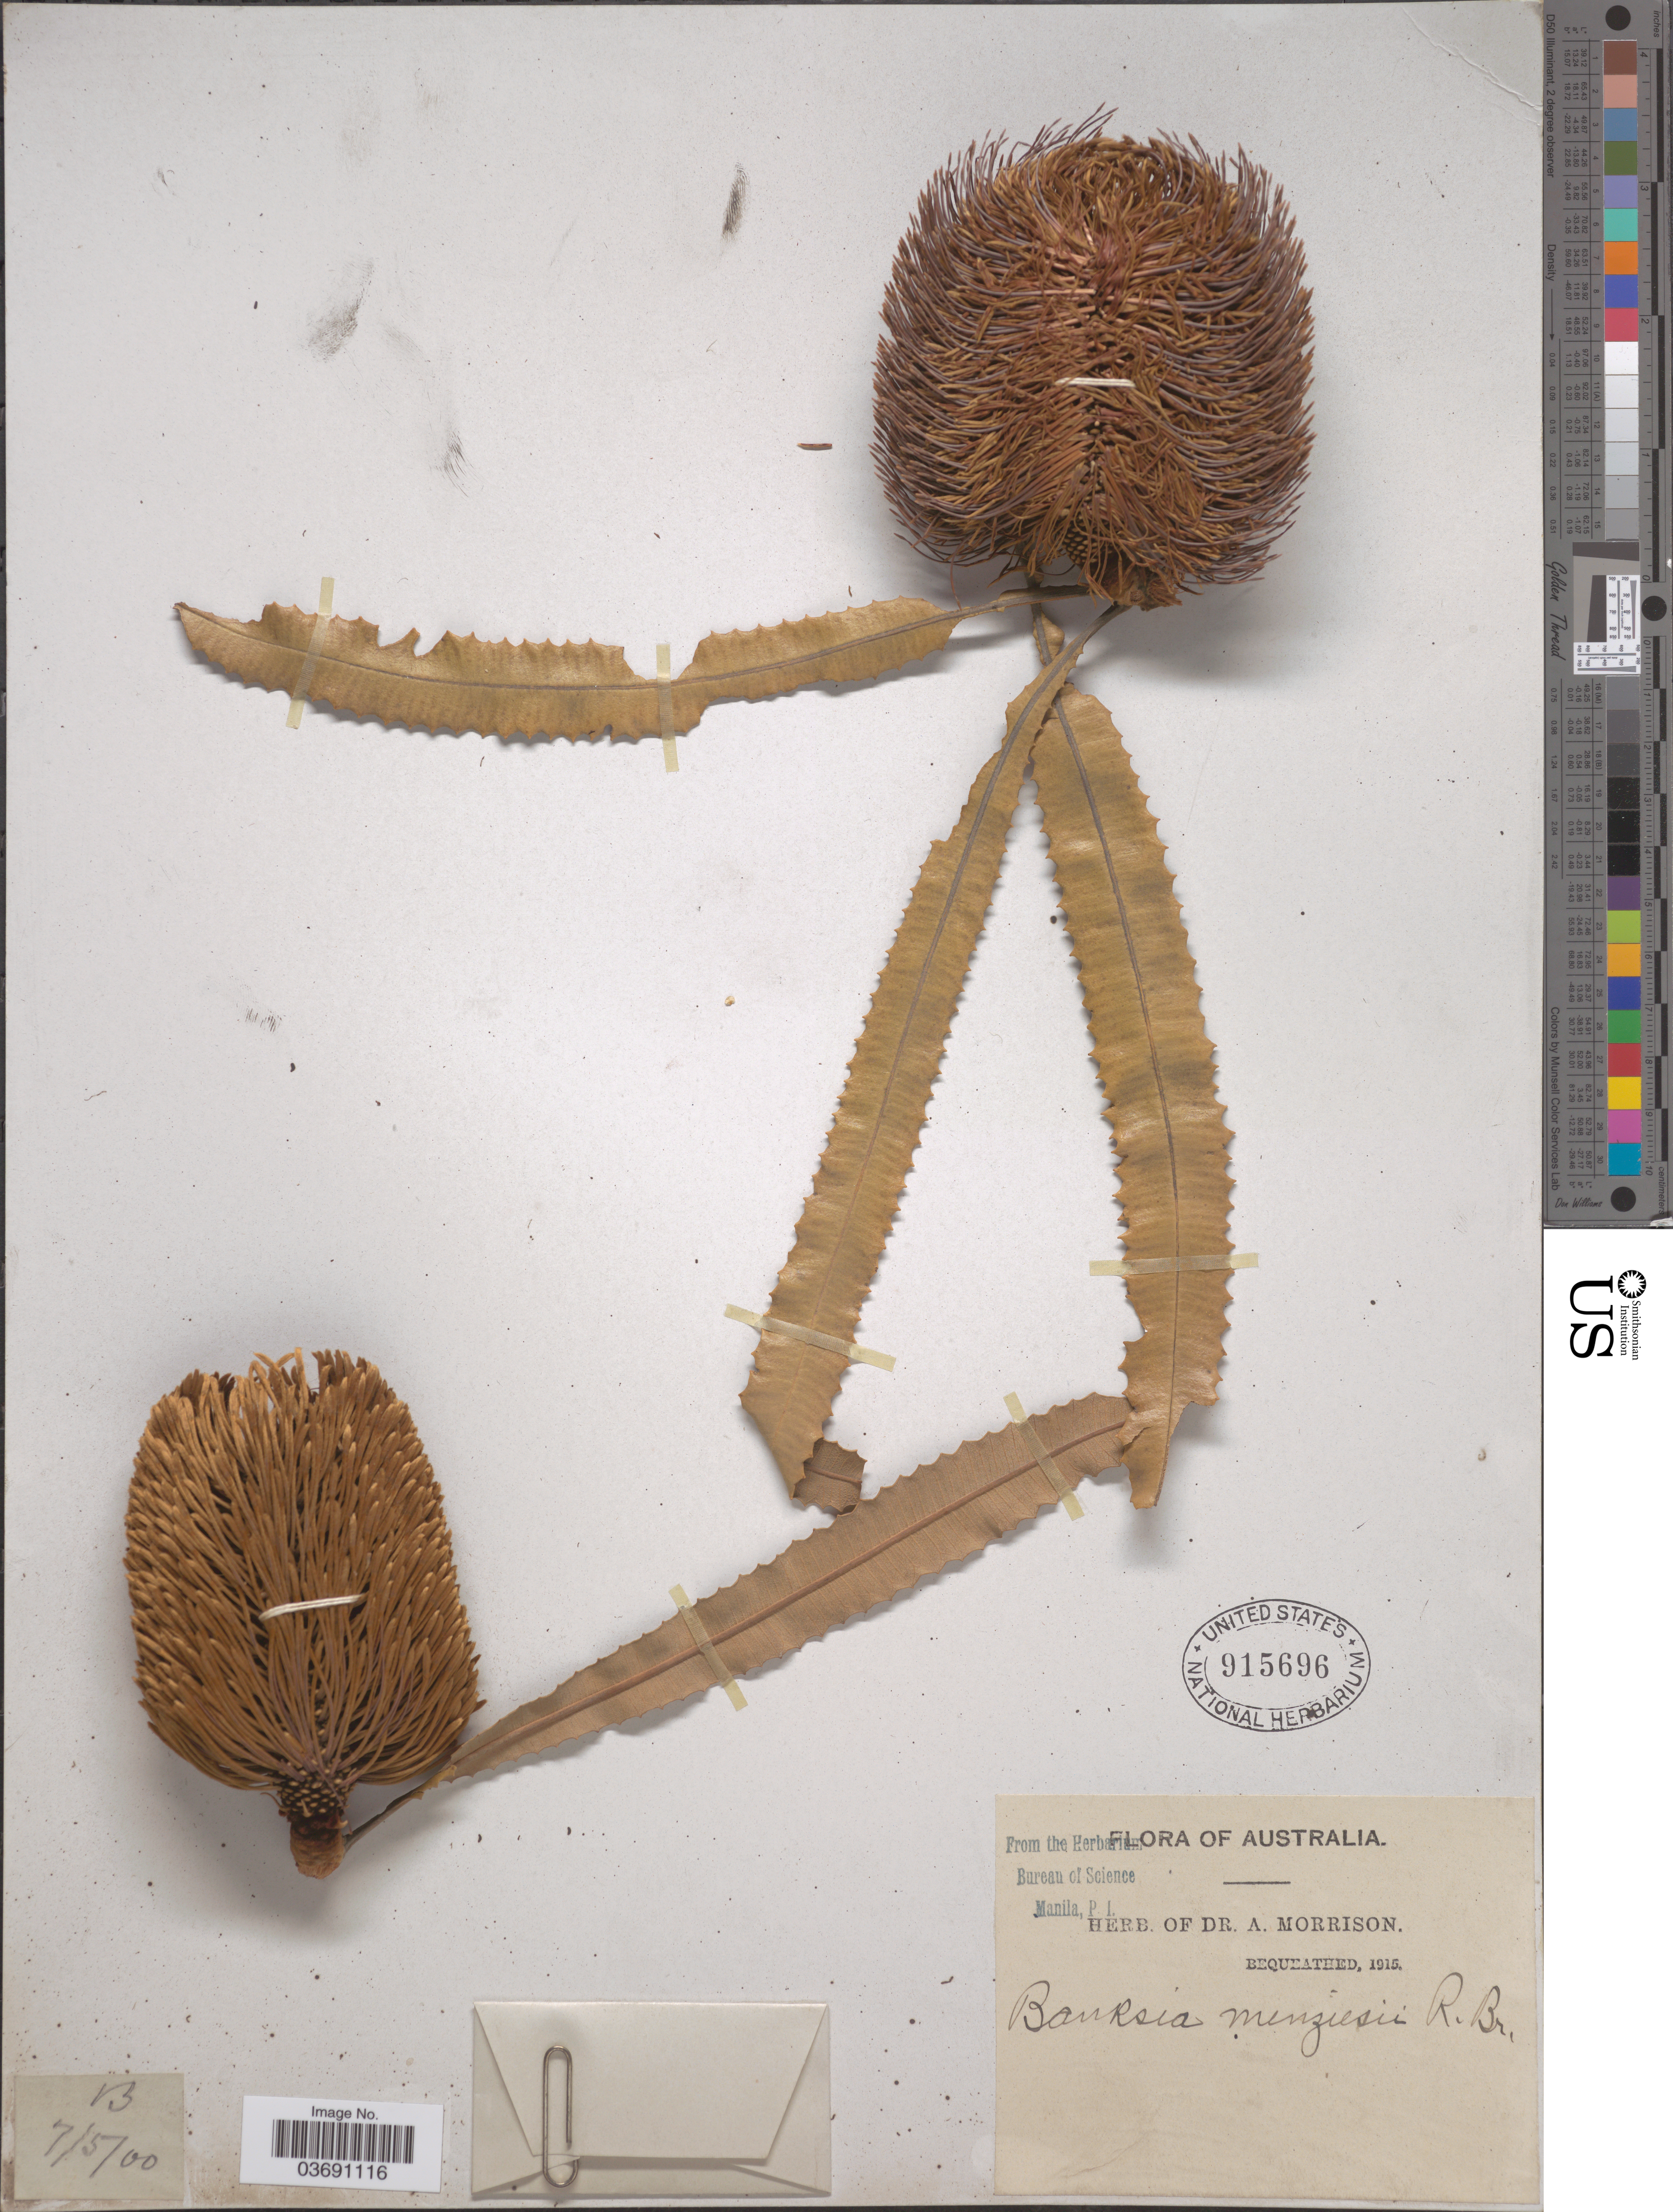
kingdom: Plantae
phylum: Tracheophyta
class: Magnoliopsida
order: Proteales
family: Proteaceae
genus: Banksia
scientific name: Banksia menziesii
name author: R. Br.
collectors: A. Morrison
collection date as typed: Transcribed d/m/y: 7/5/0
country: Australia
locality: B. [unsure placement]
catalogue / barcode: US 915696